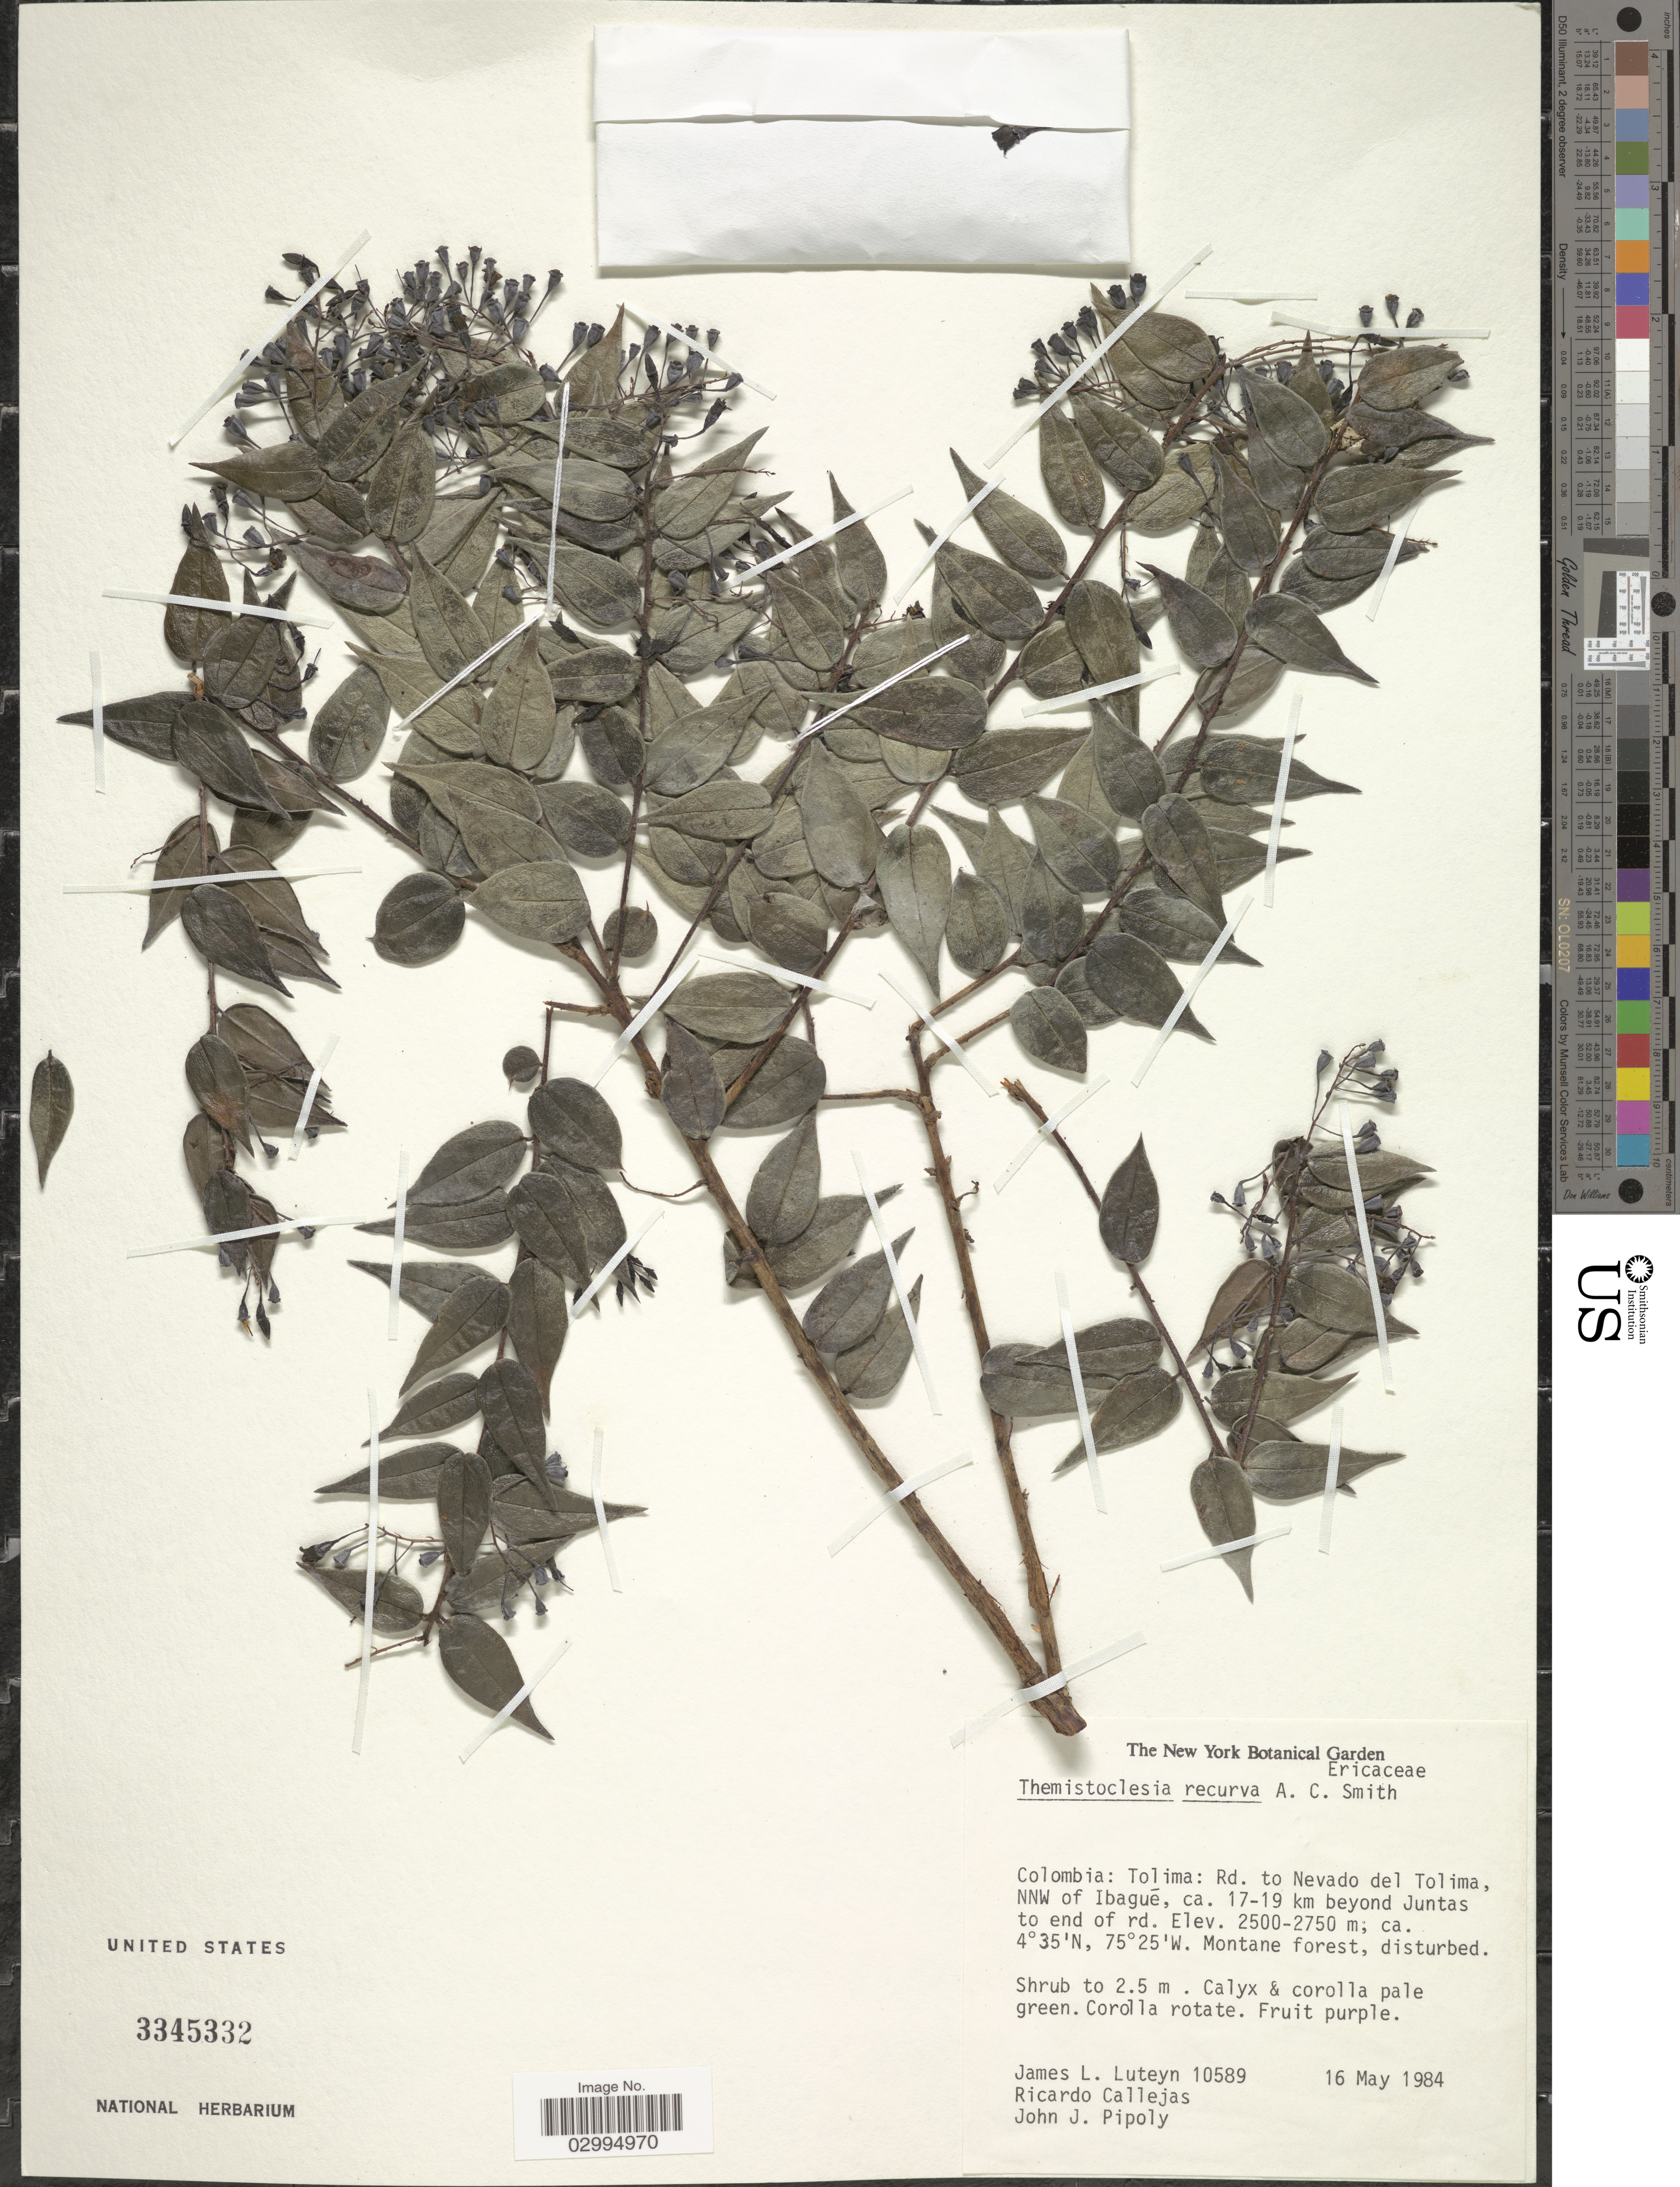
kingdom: Plantae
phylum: Tracheophyta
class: Magnoliopsida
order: Ericales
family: Ericaceae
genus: Themistoclesia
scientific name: Themistoclesia recurva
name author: A.C. Sm.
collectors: J. Luteyn, R. Callejas & J. J. Pipoly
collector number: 10589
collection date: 1984-05-16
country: Colombia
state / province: Tolima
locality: Rd. to Nevado del Tolima, NNW of Ibagué, ca. 17-19 km beyond Juntas to end rd.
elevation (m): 2500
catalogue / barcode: US 3345332